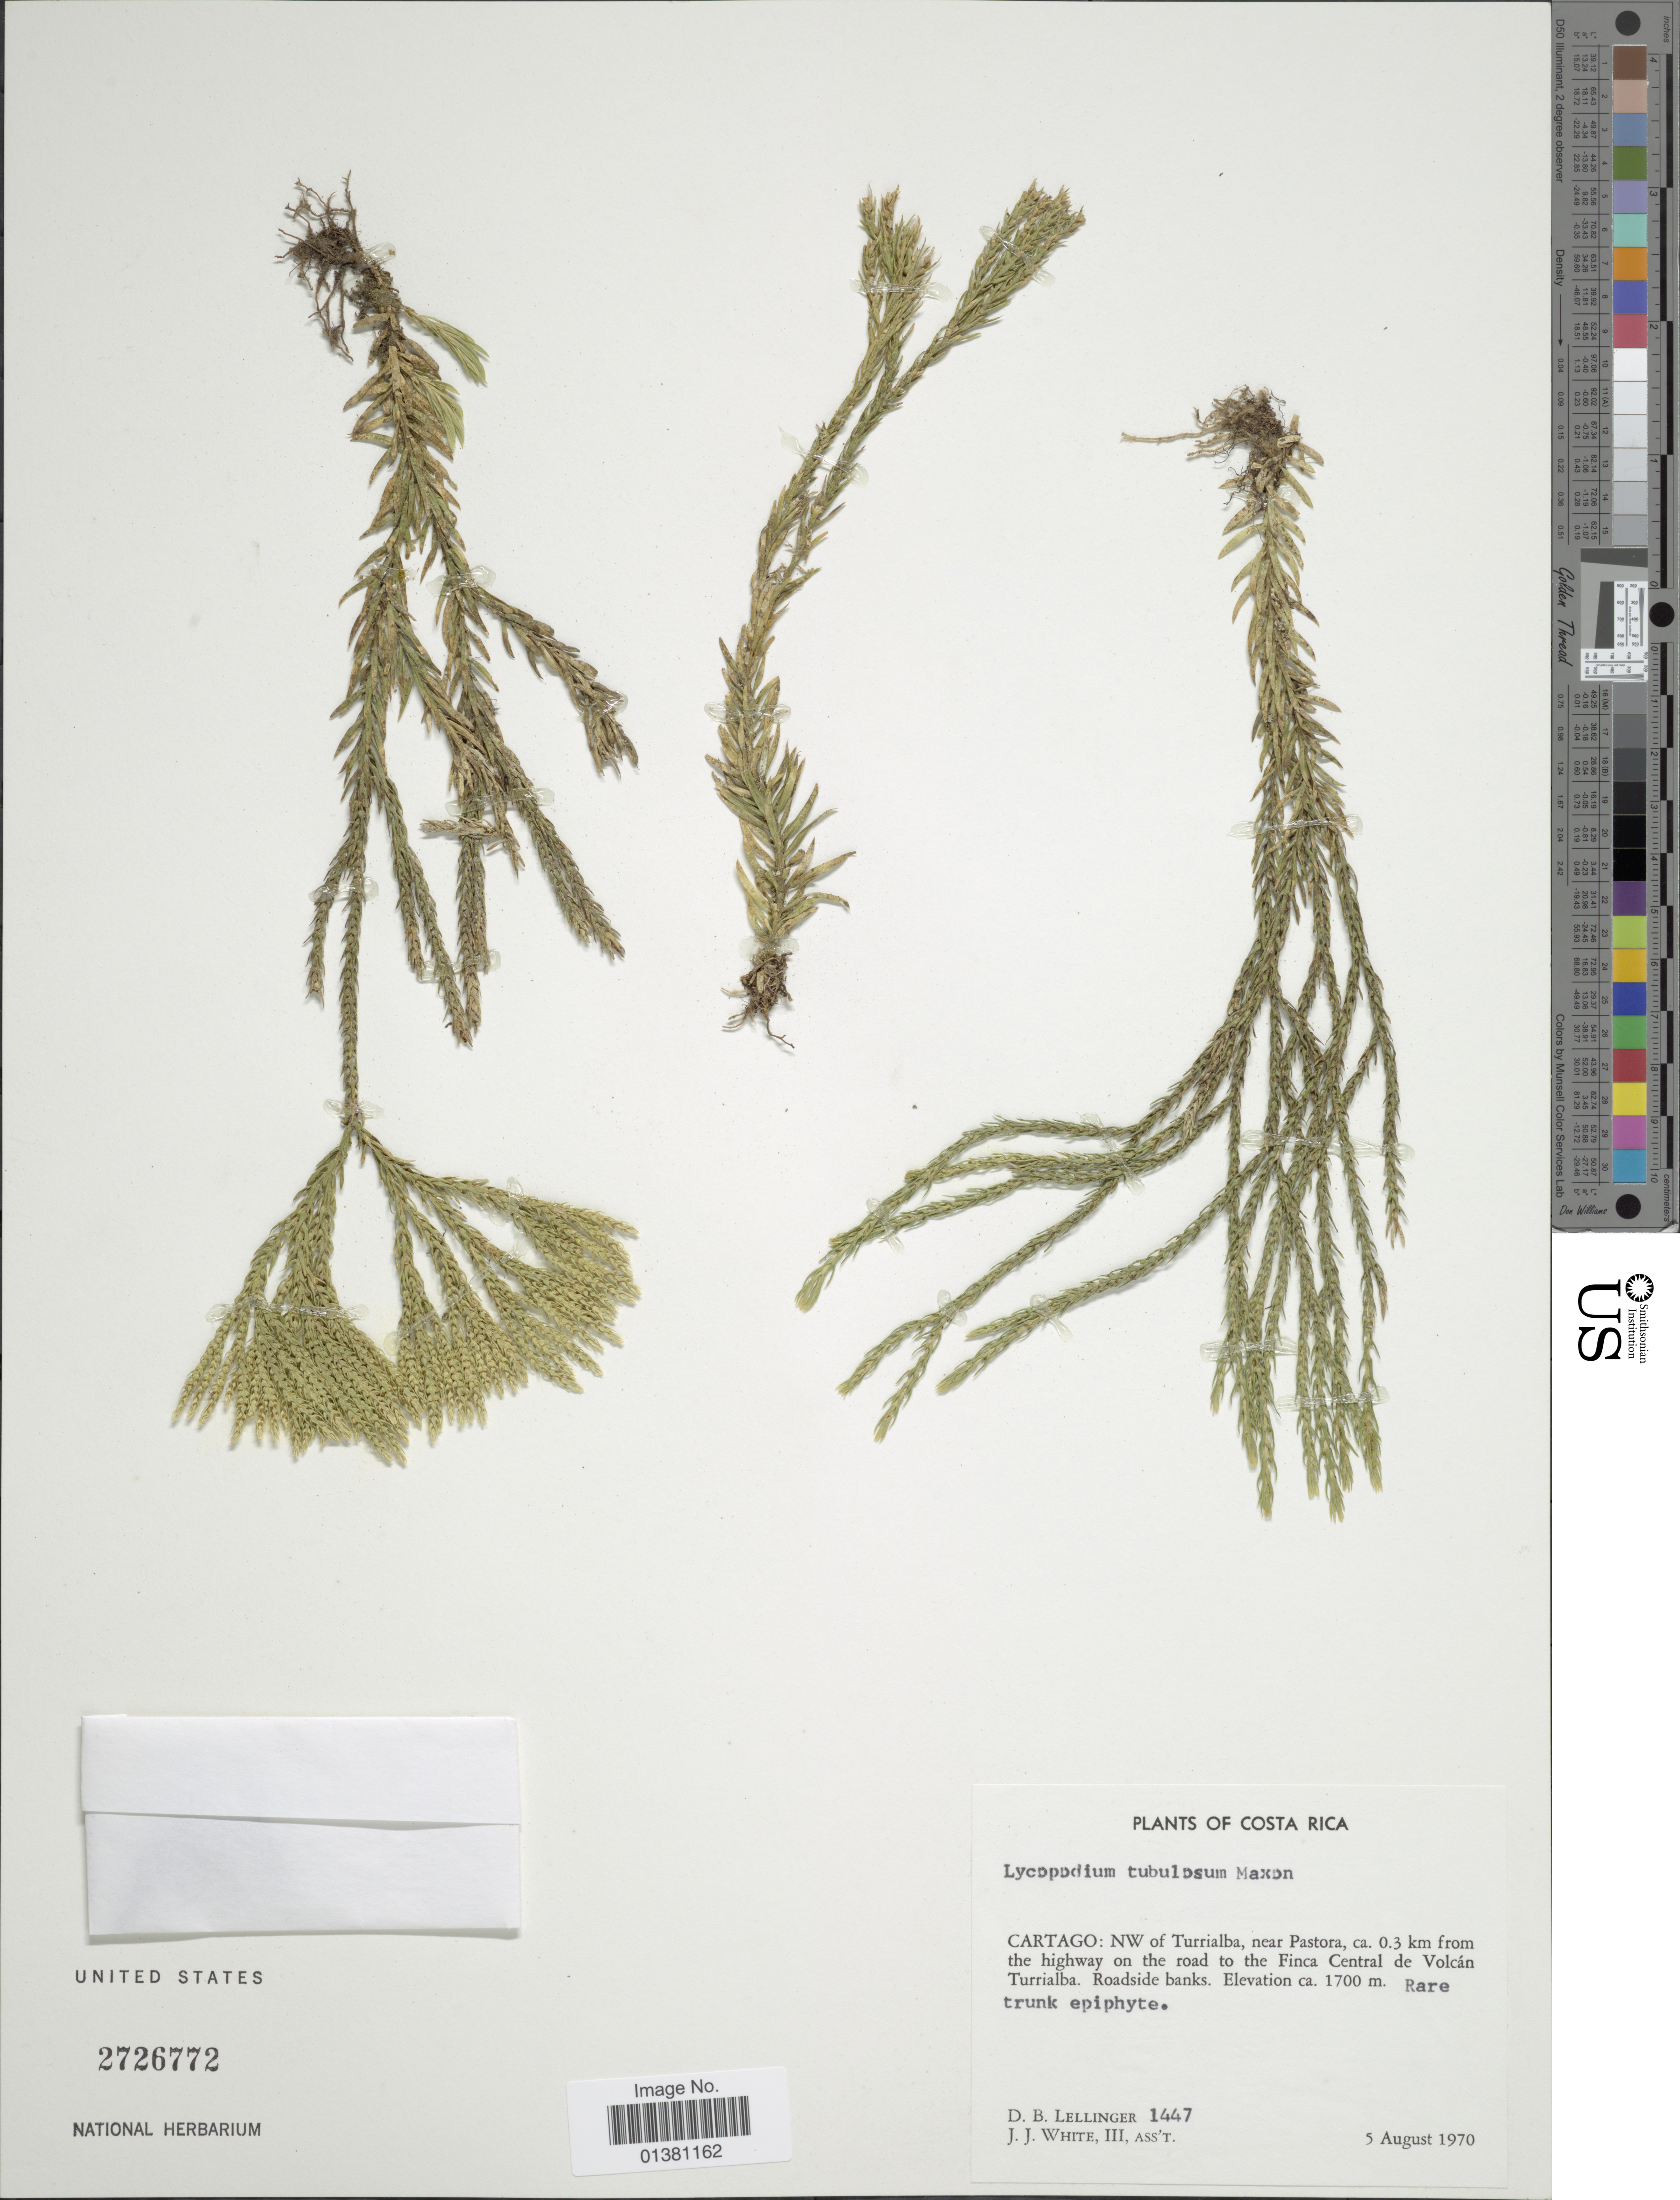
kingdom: Plantae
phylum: Tracheophyta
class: Lycopodiopsida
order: Lycopodiales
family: Lycopodiaceae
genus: Phlegmariurus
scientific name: Phlegmariurus tubulosus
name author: (Maxon) B. Øllg.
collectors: D. B. Lellinger & J. J. White III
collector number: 1447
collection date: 1970-08-05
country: Costa Rica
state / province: Cartago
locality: NW of Turrialba, near Pastora, ca 0.3 km from the highway on the road to the Finca Central de Volcán Turrialba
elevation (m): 1700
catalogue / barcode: US 2726772